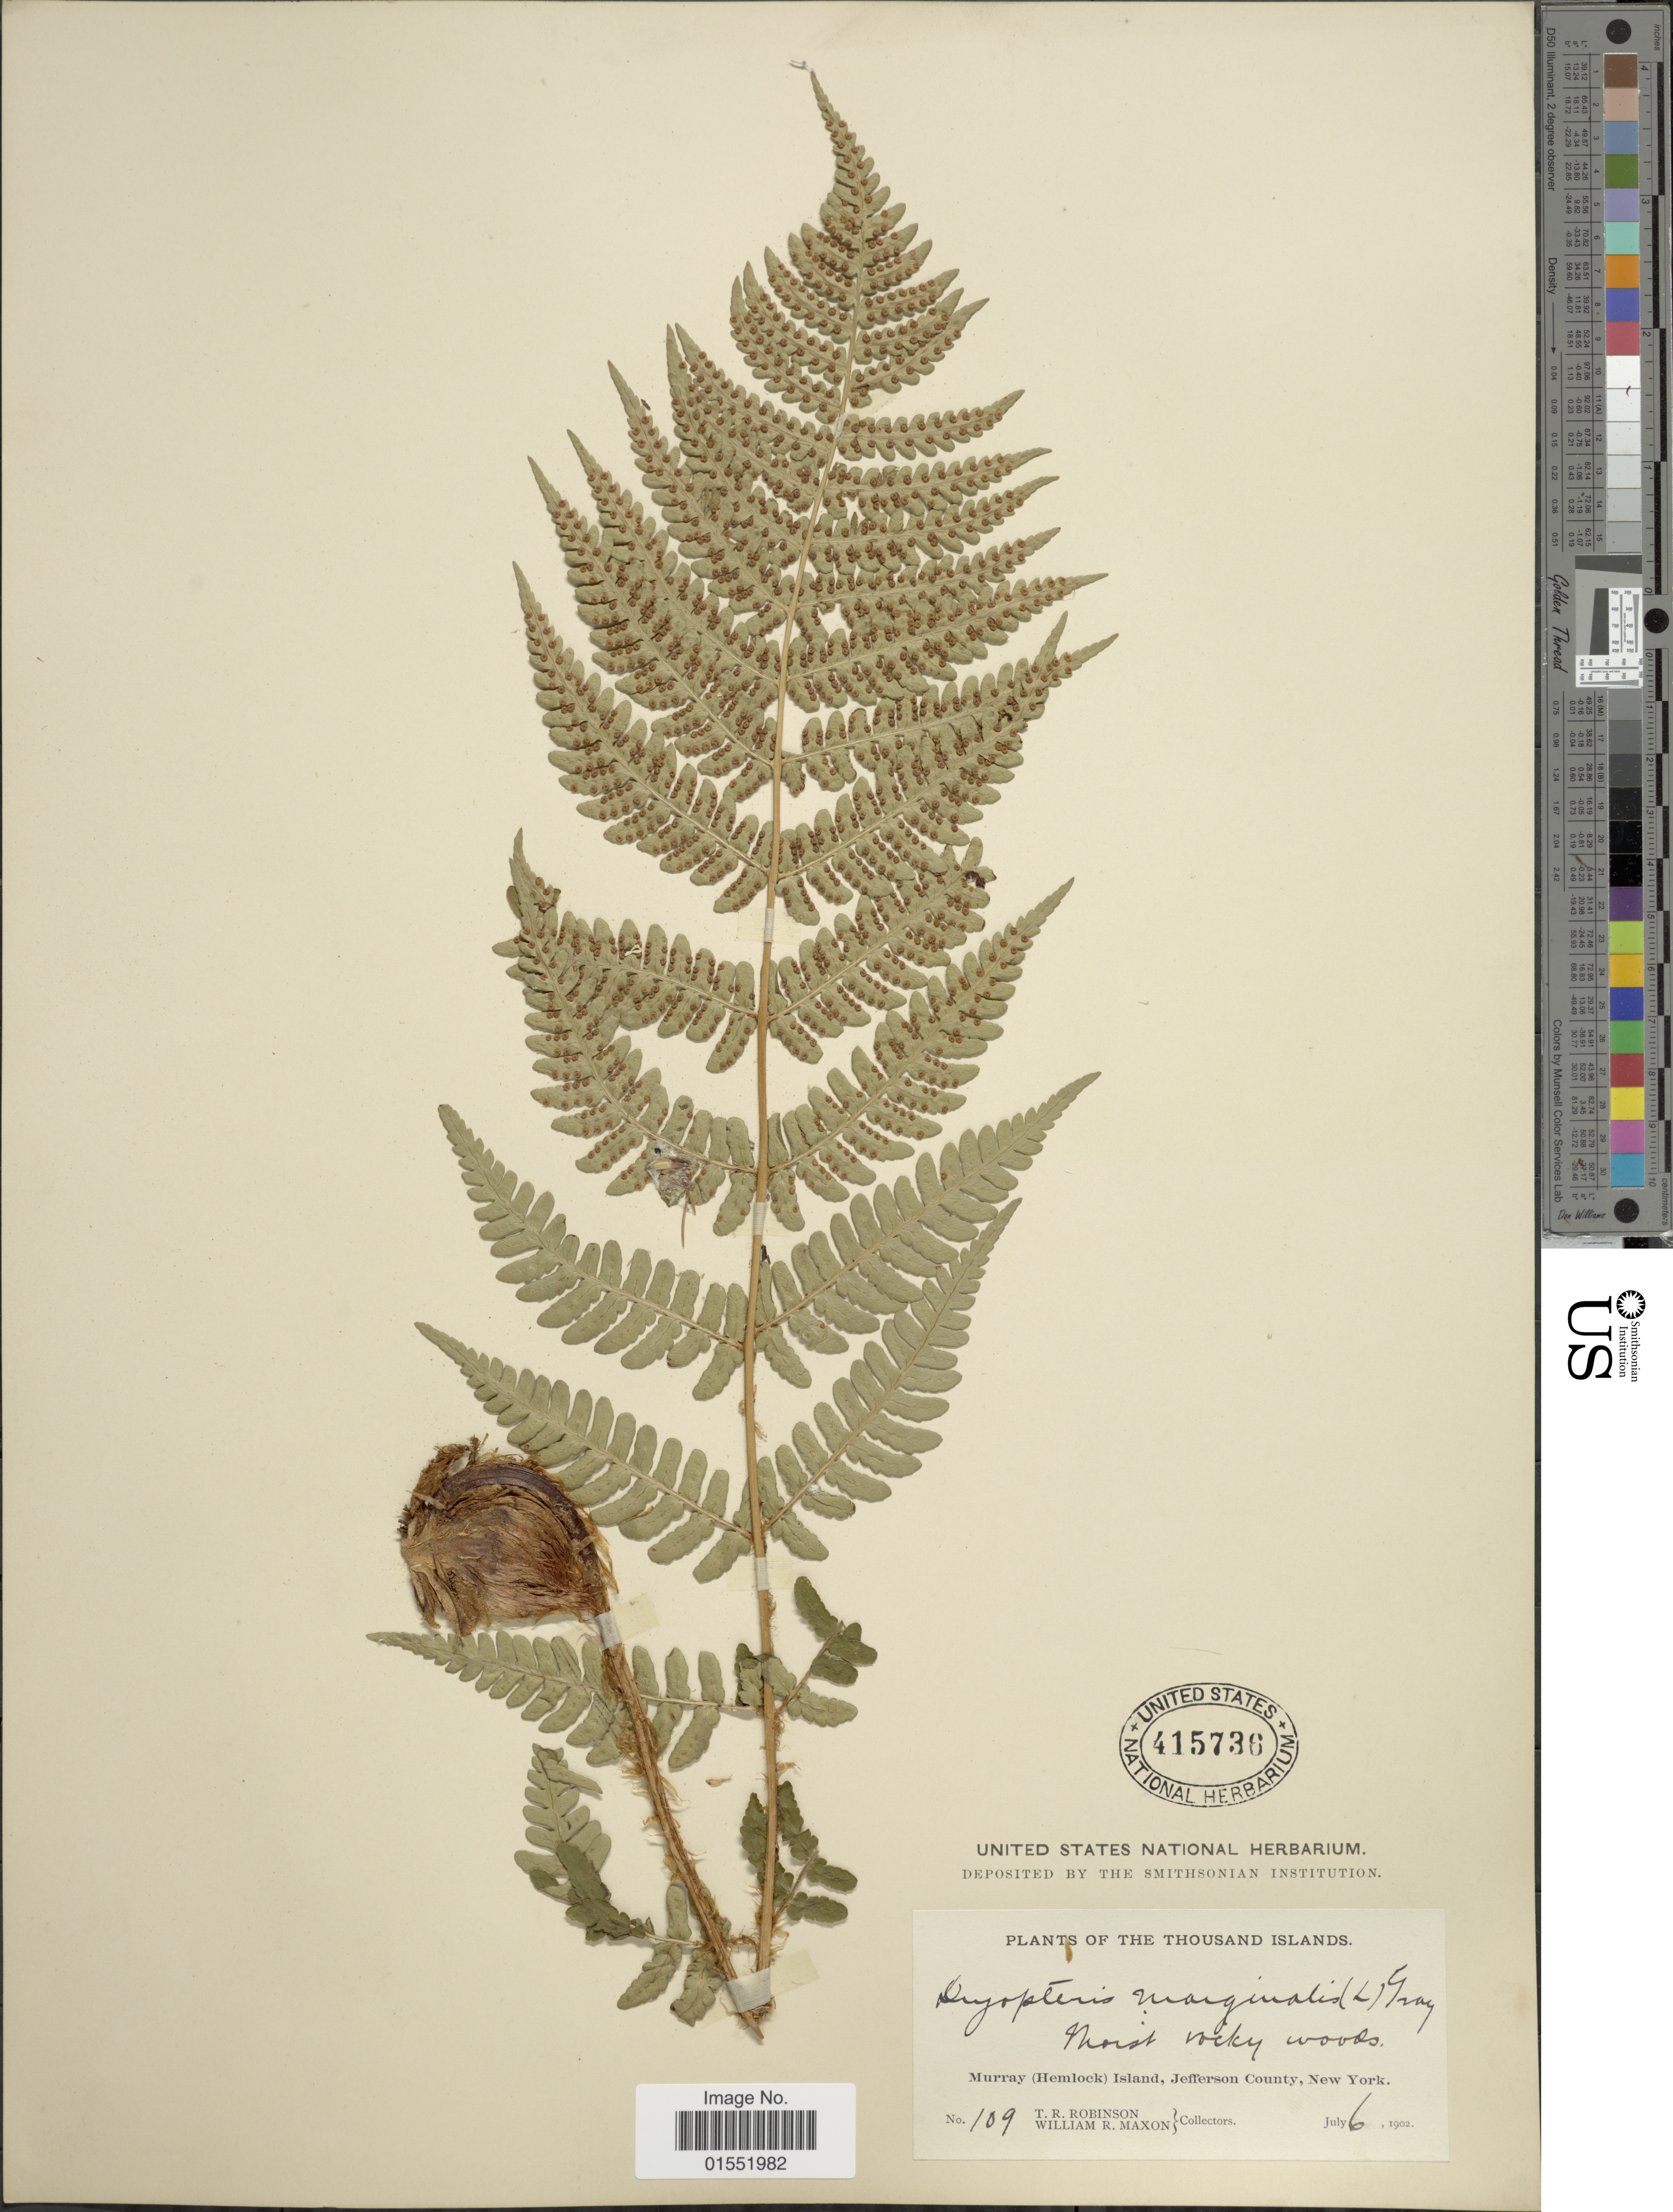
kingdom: Plantae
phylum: Tracheophyta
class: Polypodiopsida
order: Polypodiales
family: Dryopteridaceae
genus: Dryopteris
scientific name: Dryopteris marginalis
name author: (L.) A. Gray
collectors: T. R. Robinson & W. R. Maxon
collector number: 109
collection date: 1902-07-06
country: United States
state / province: New York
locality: The Thousand Islands. Murray (Hemlock) Island, Jefferson County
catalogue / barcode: US 415736